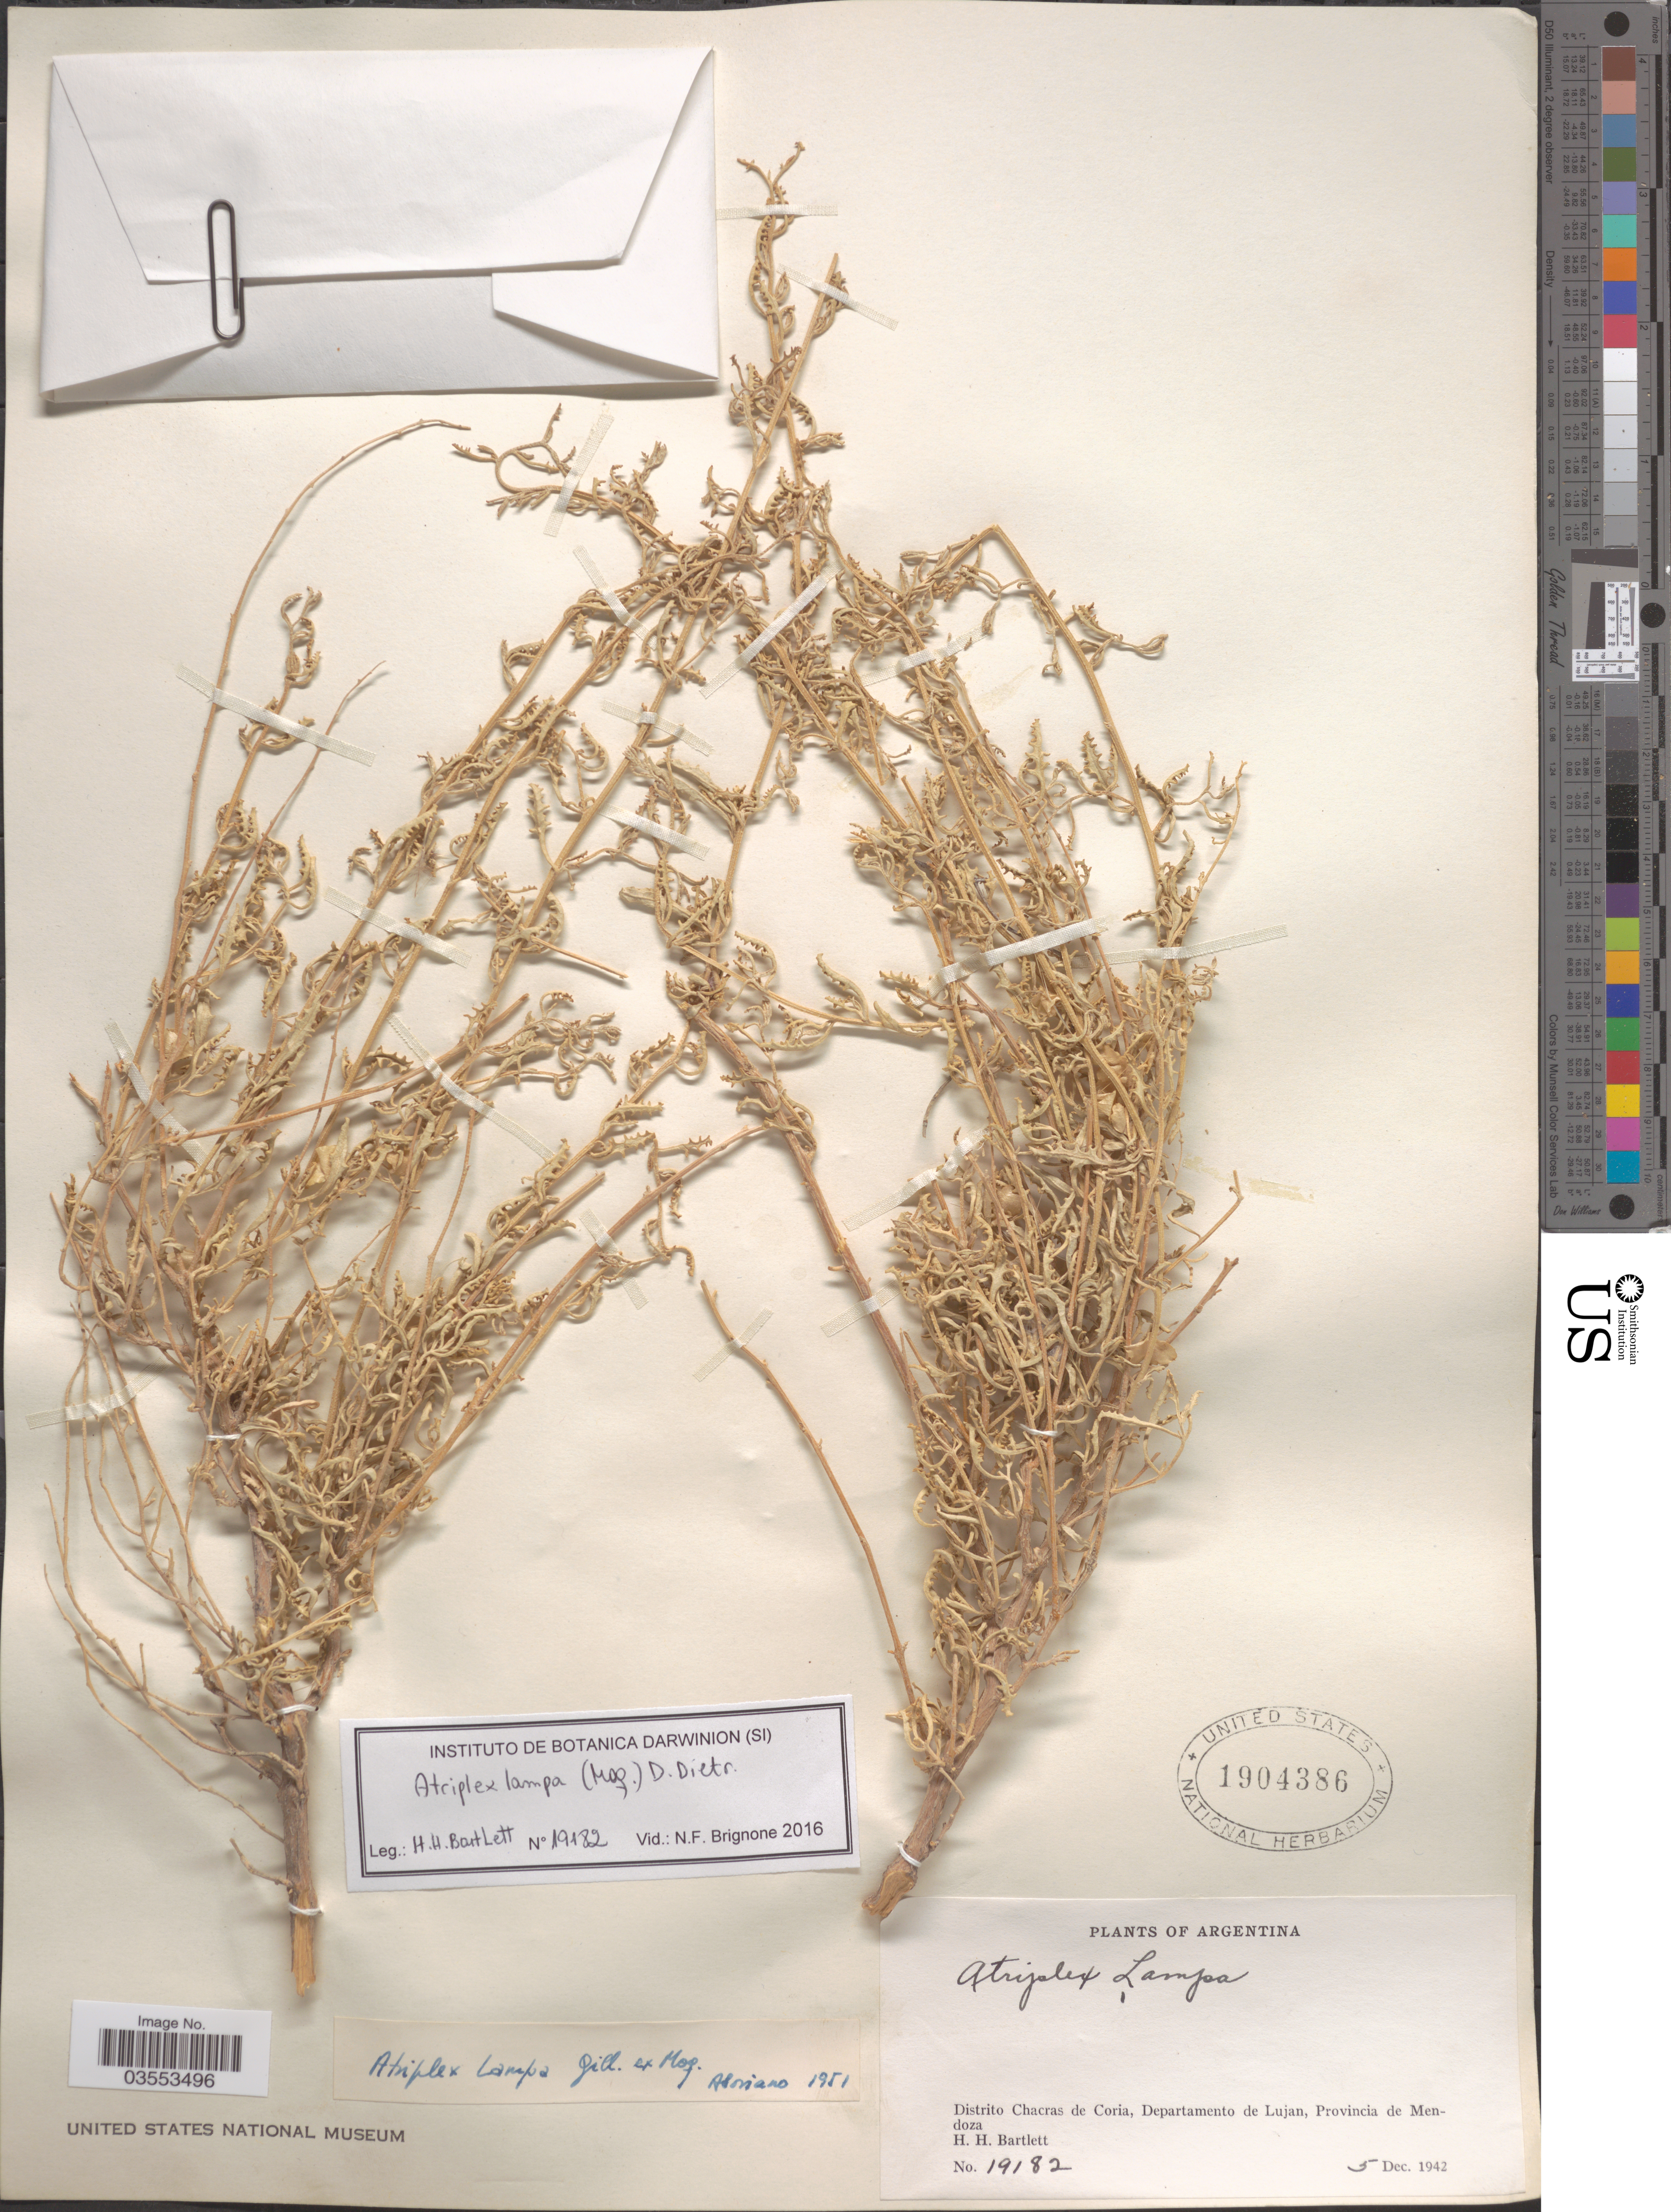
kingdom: Plantae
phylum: Tracheophyta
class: Magnoliopsida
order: Caryophyllales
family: Amaranthaceae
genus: Atriplex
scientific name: Atriplex lampa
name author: (Moq.) Gillies ex D. Dietr.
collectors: H. H. Bartlett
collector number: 19182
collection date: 1942-12-05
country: Argentina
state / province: Mendoza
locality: Distrito Chacras de Coria, Departamento de Lujan.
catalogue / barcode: US 1904386